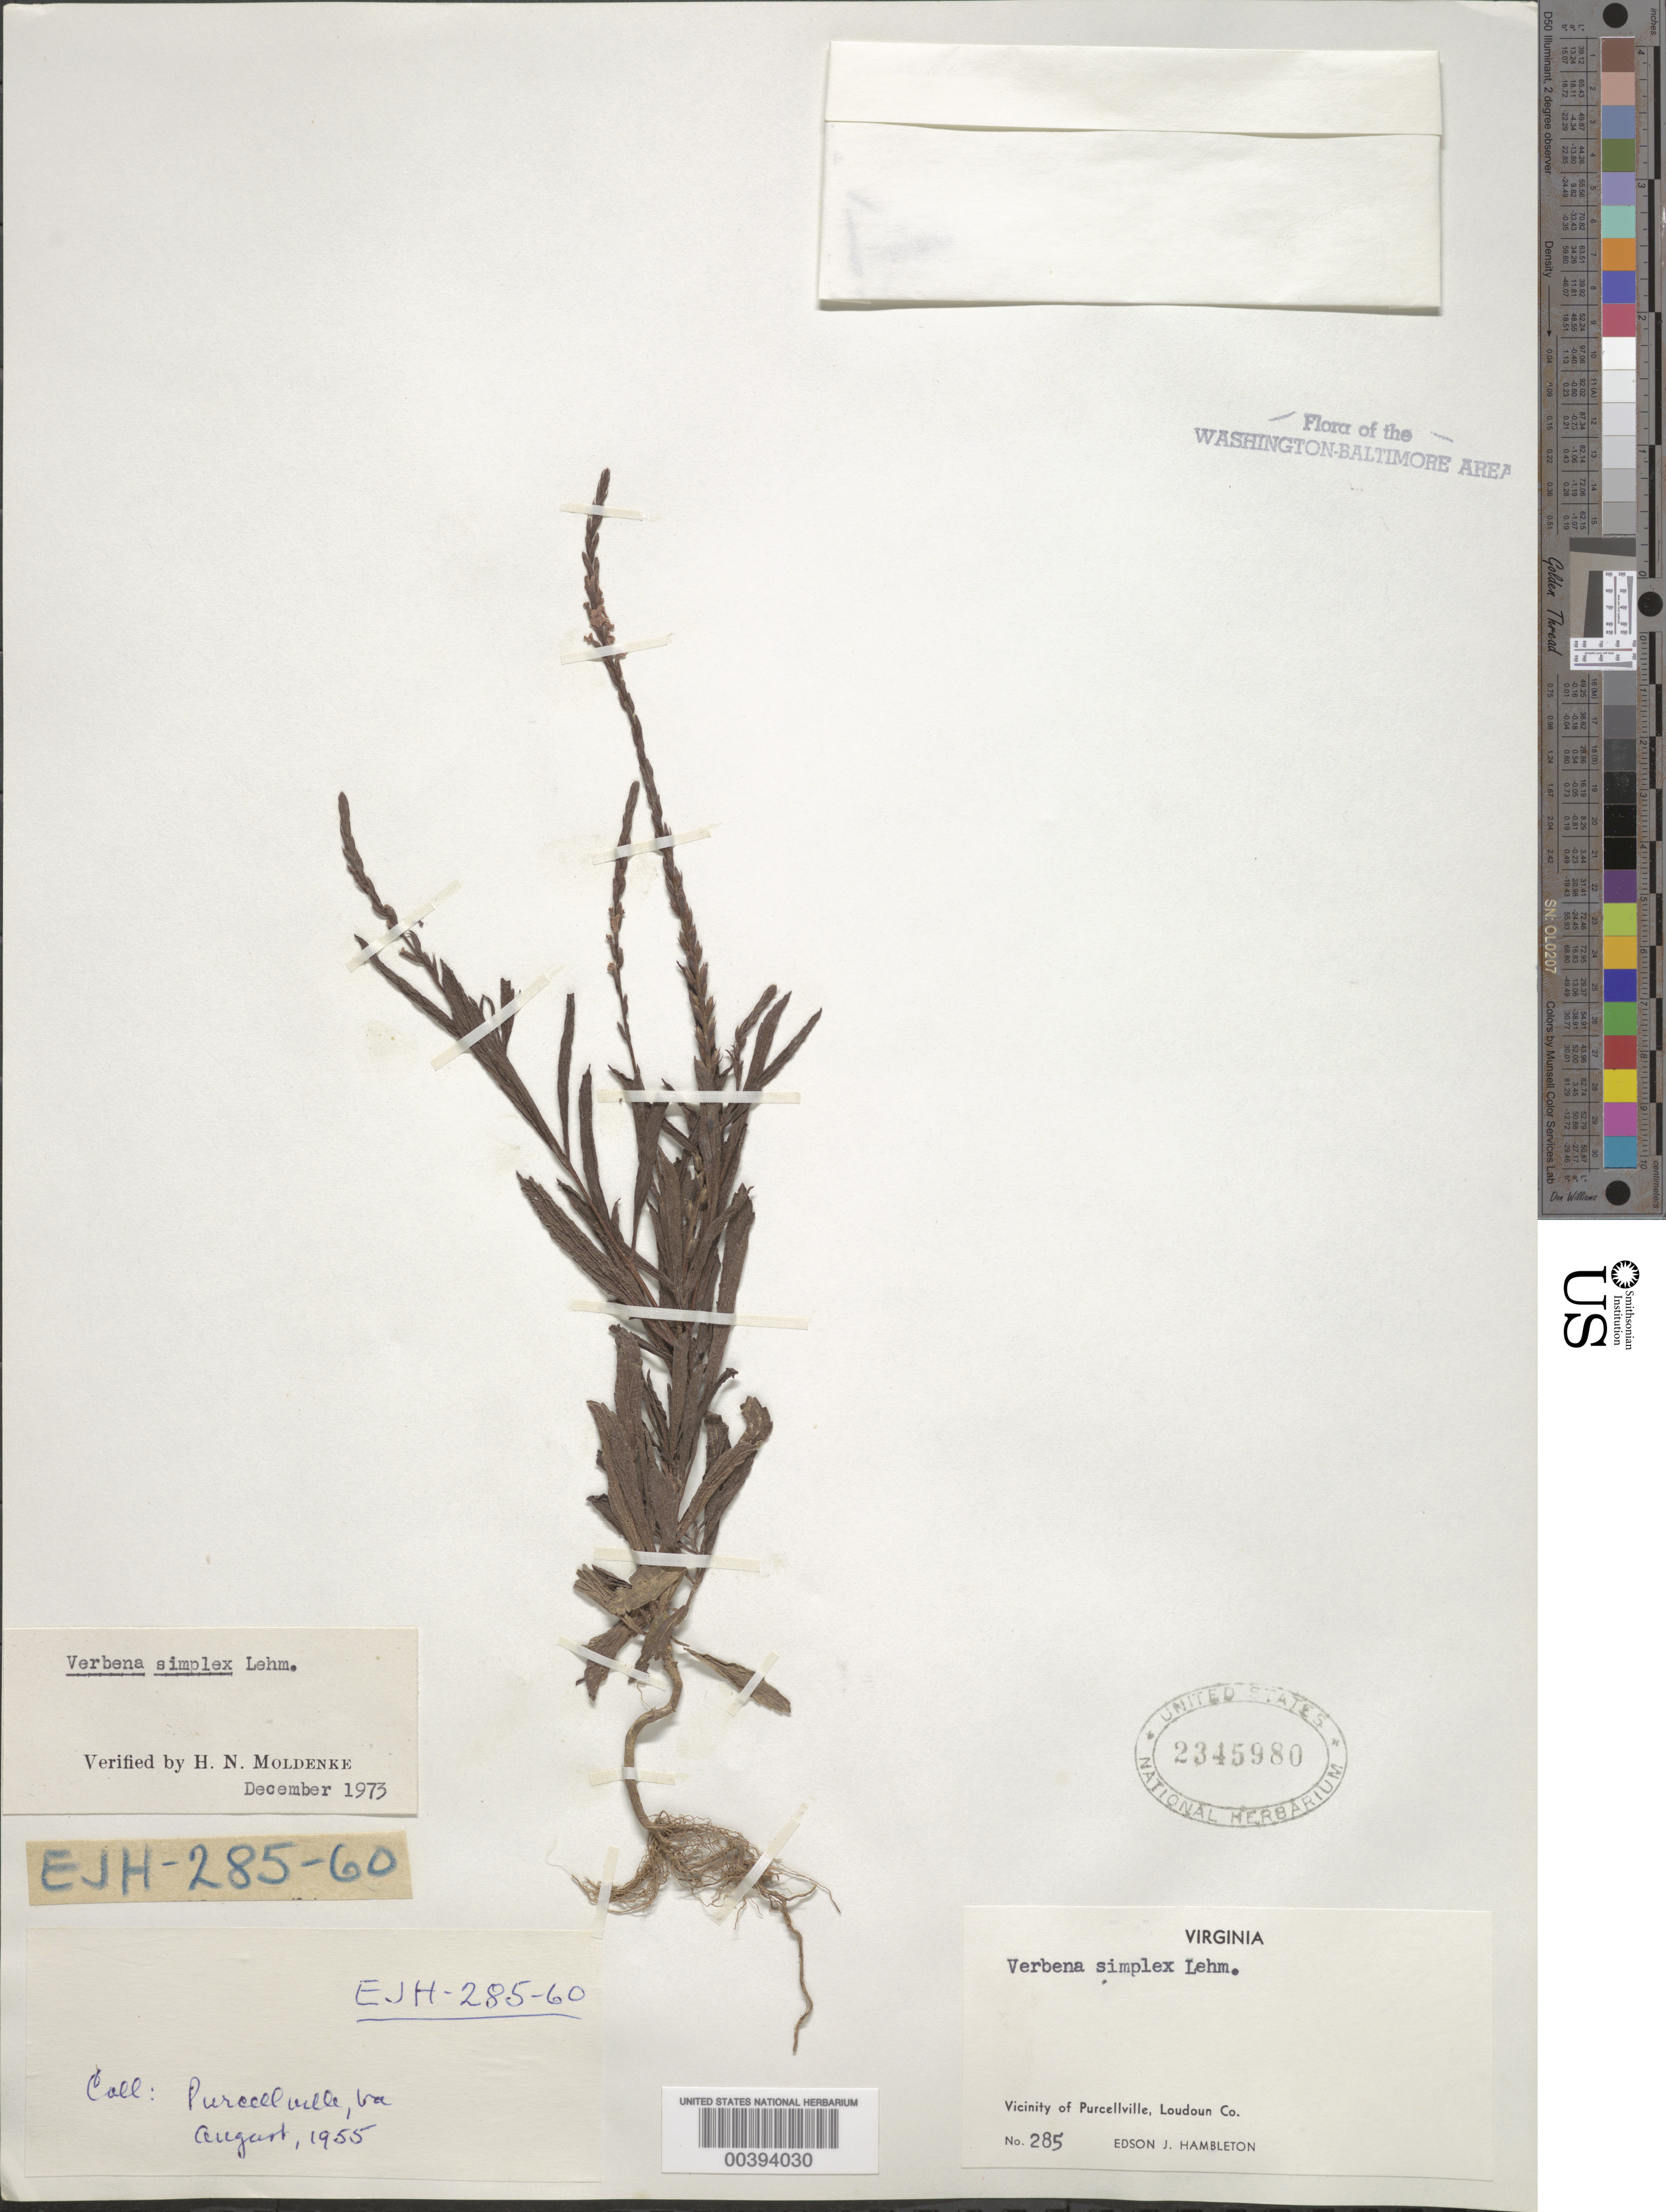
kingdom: Plantae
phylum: Tracheophyta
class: Magnoliopsida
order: Lamiales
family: Verbenaceae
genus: Verbena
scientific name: Verbena simplex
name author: F. Lehm.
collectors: E. Hambleton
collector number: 285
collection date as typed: Aug 1955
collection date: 1955-08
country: United States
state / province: Virginia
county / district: Loudoun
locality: Purcellville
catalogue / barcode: US 2345980